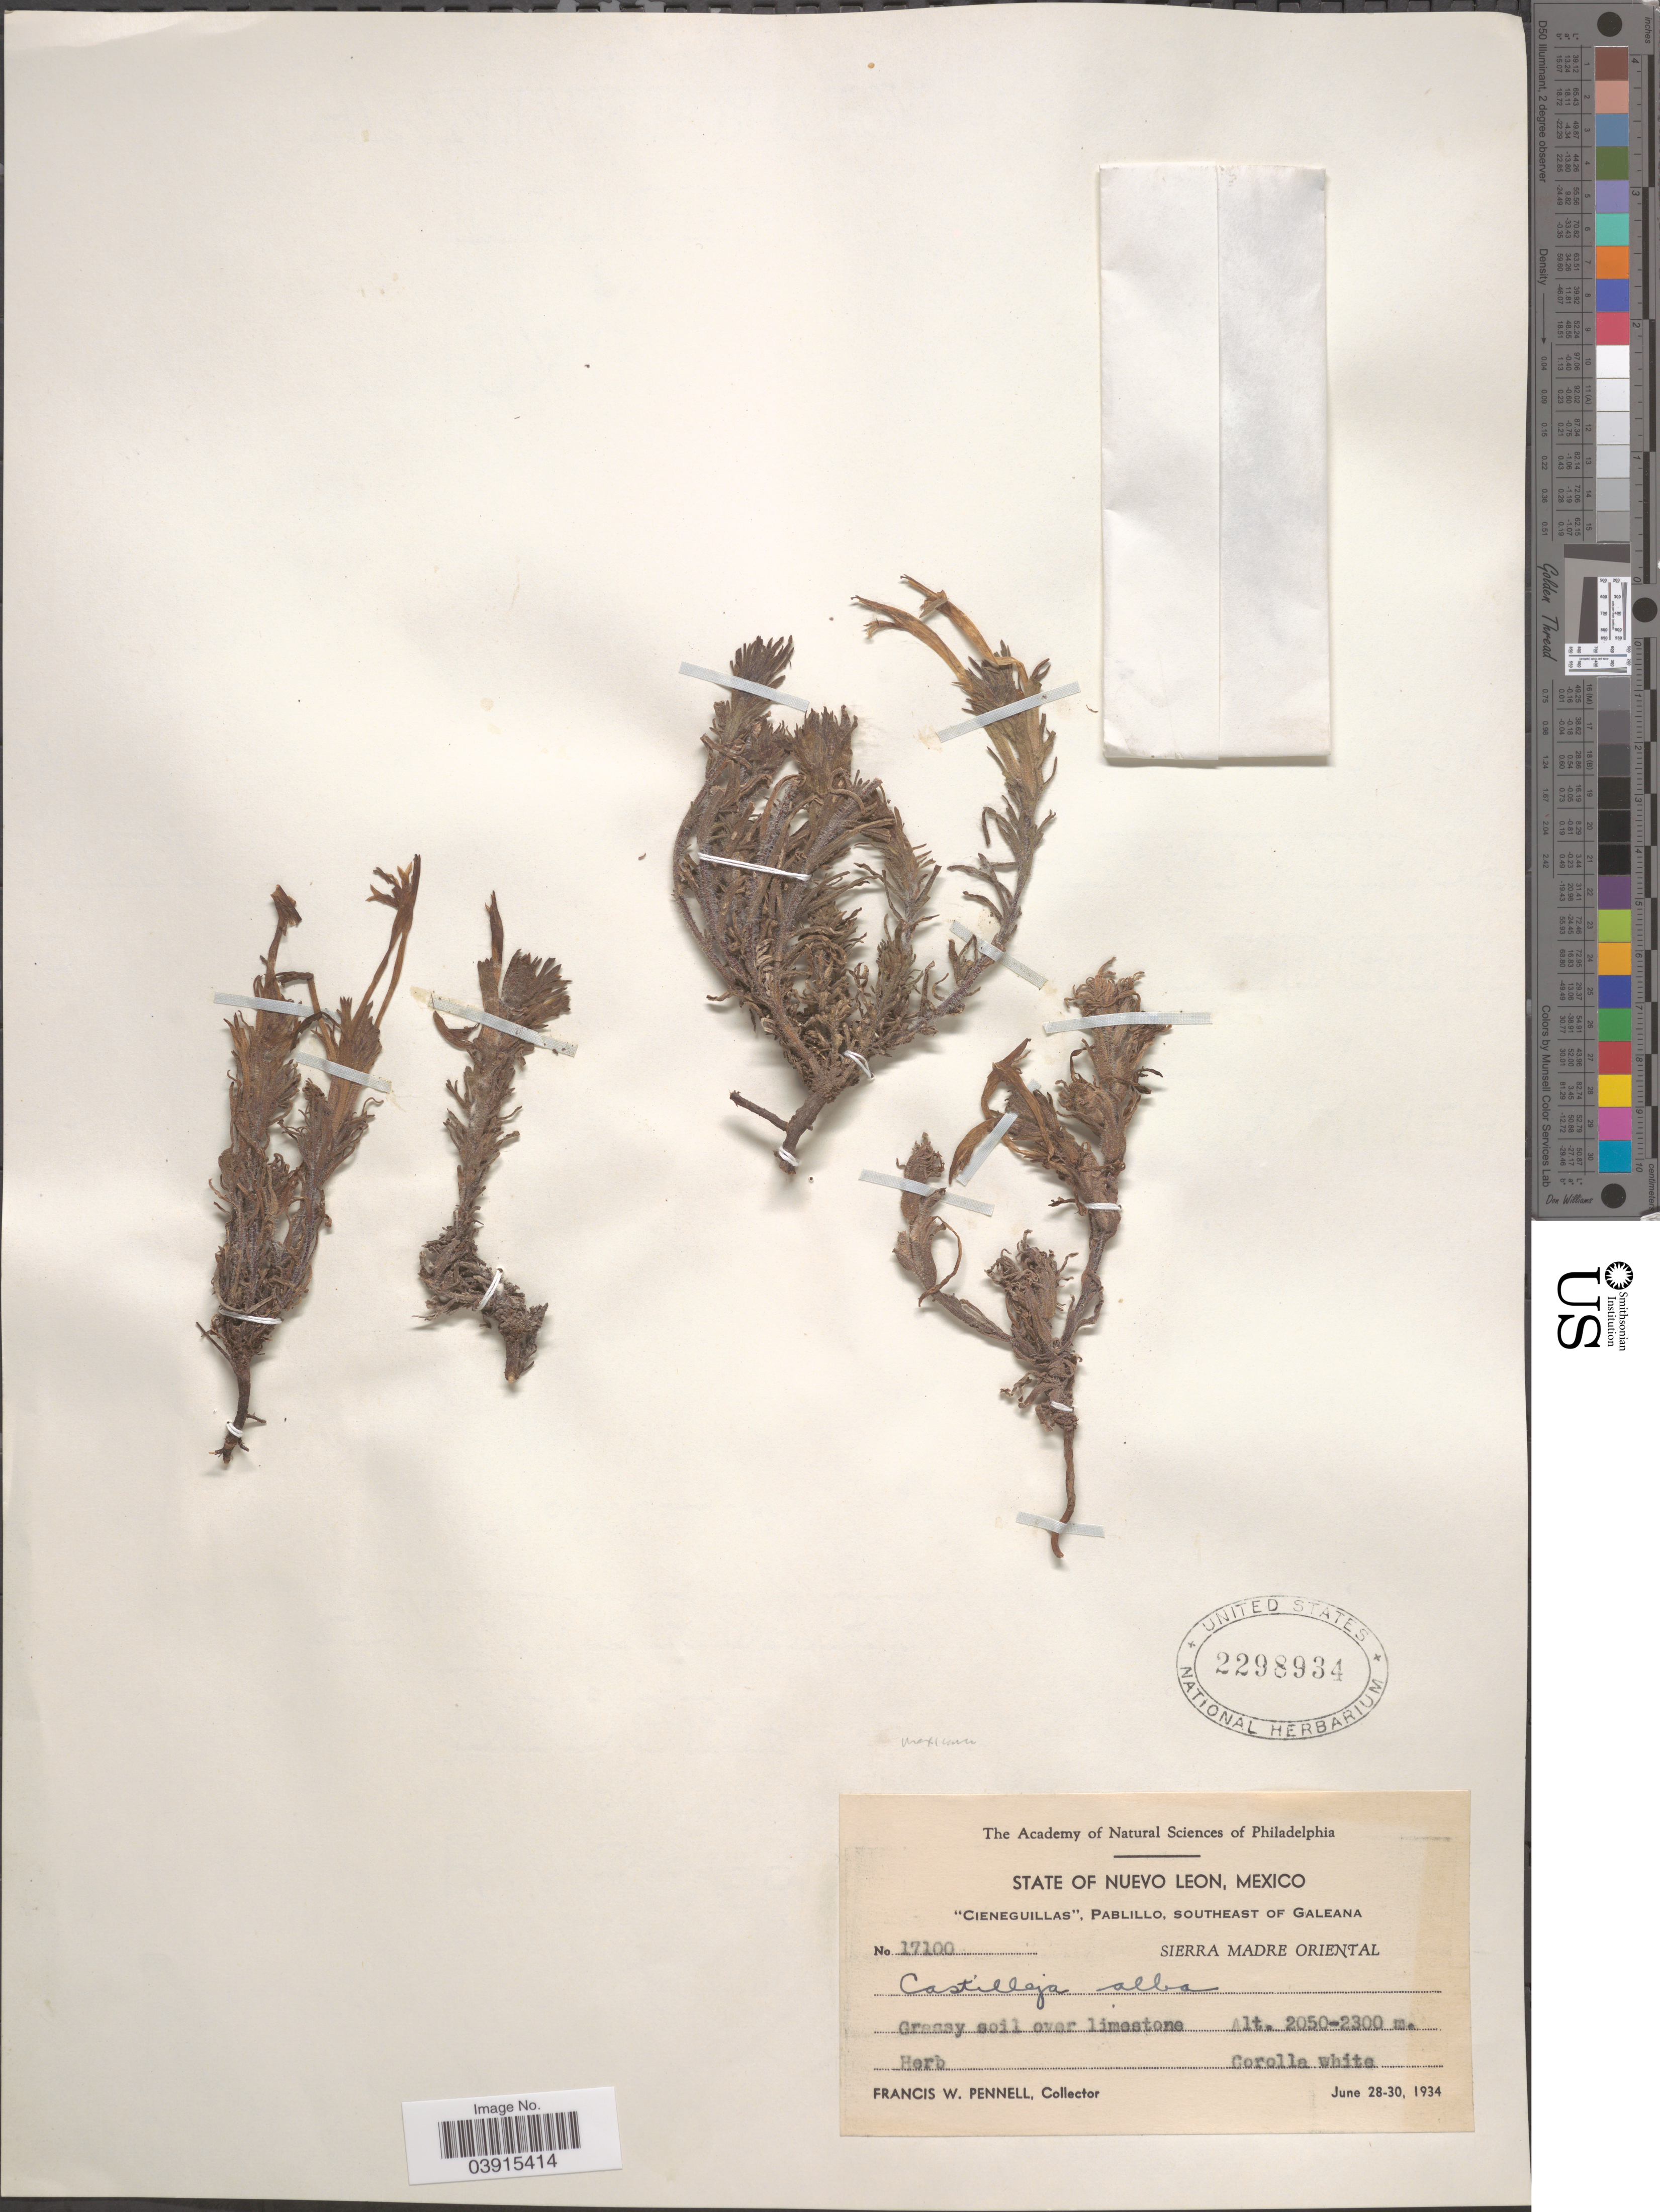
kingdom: Plantae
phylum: Tracheophyta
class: Magnoliopsida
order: Lamiales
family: Orobanchaceae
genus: Castilleja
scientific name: Castilleja mexicana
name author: (Hemsl.) A. Gray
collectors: F. W. Pennell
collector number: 17100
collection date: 1934-06-28/1934-06-30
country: Mexico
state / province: Nuevo León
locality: Cieneguillas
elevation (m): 2050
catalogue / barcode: US 2298934